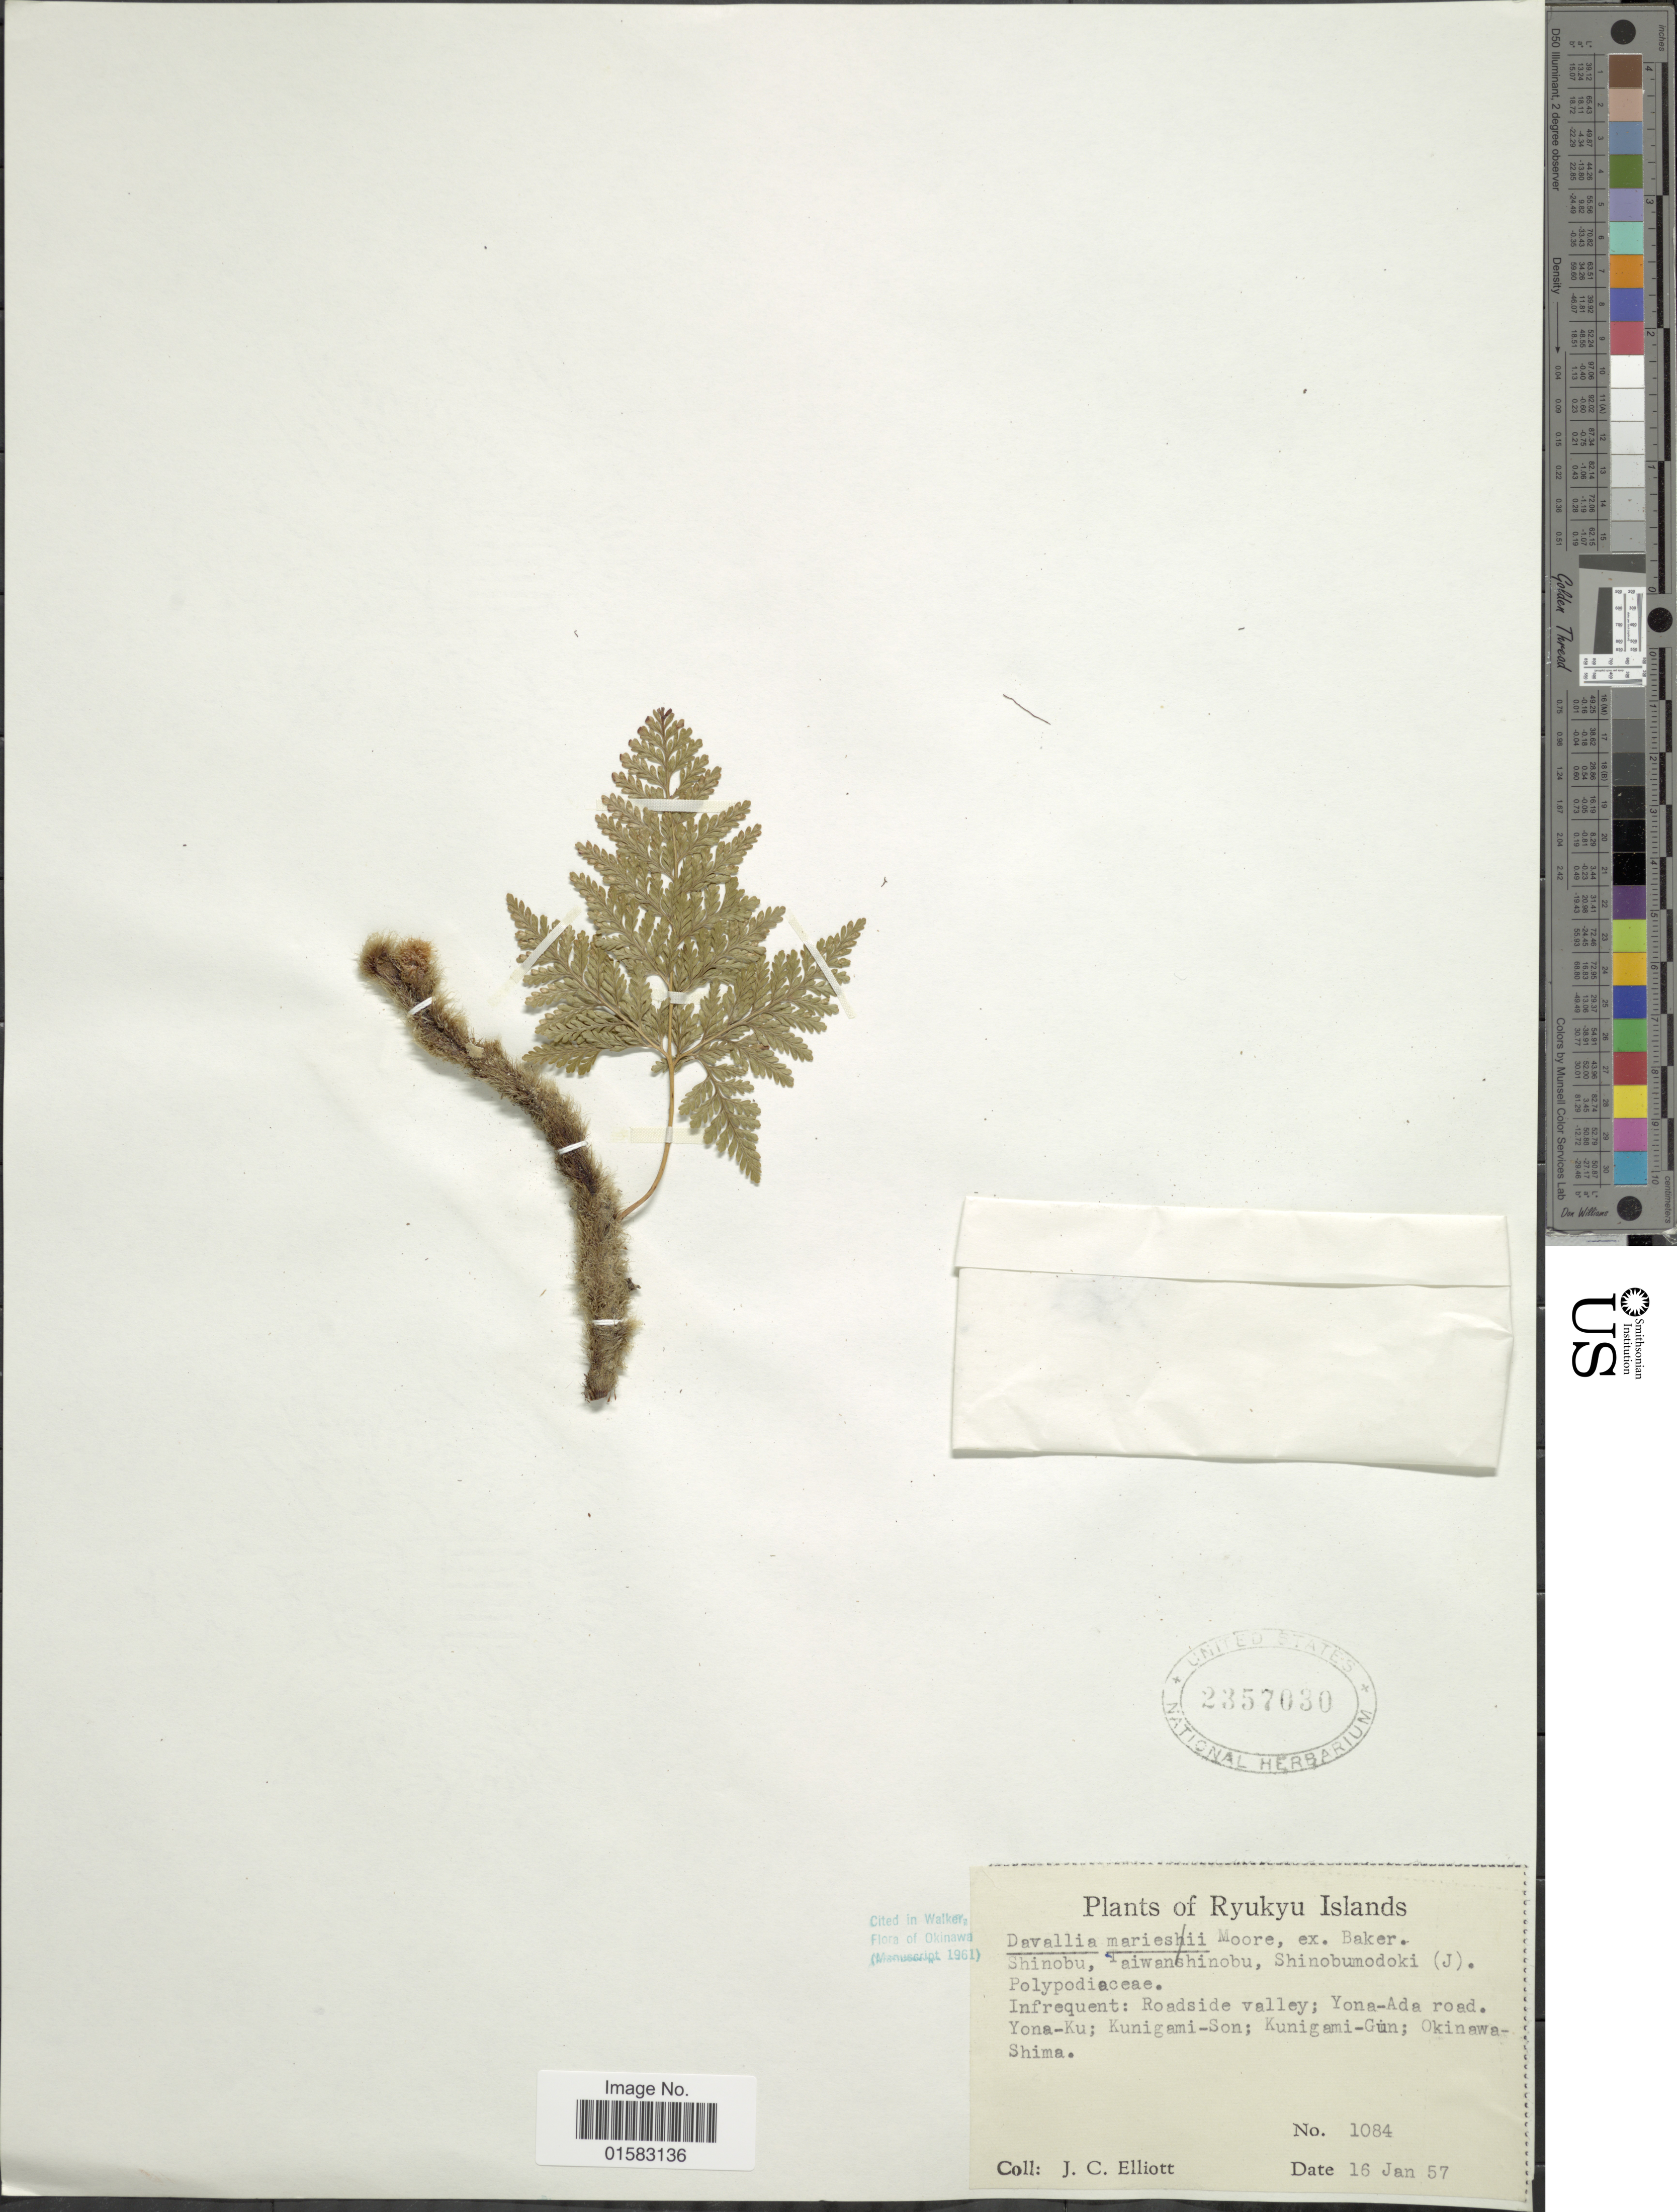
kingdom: Plantae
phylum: Tracheophyta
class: Polypodiopsida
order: Polypodiales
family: Davalliaceae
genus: Davallia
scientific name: Davallia trichomanoides var. trichomanoides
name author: Blume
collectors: J. Elliot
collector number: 1084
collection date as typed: Transcribed d/m/y: 16/1/57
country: Japan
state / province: Okinawa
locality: Roadside valley: Yona-Ada road, Yona-Ku: Kunigami-Son: Kunigami-Gun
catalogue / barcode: US 2357030